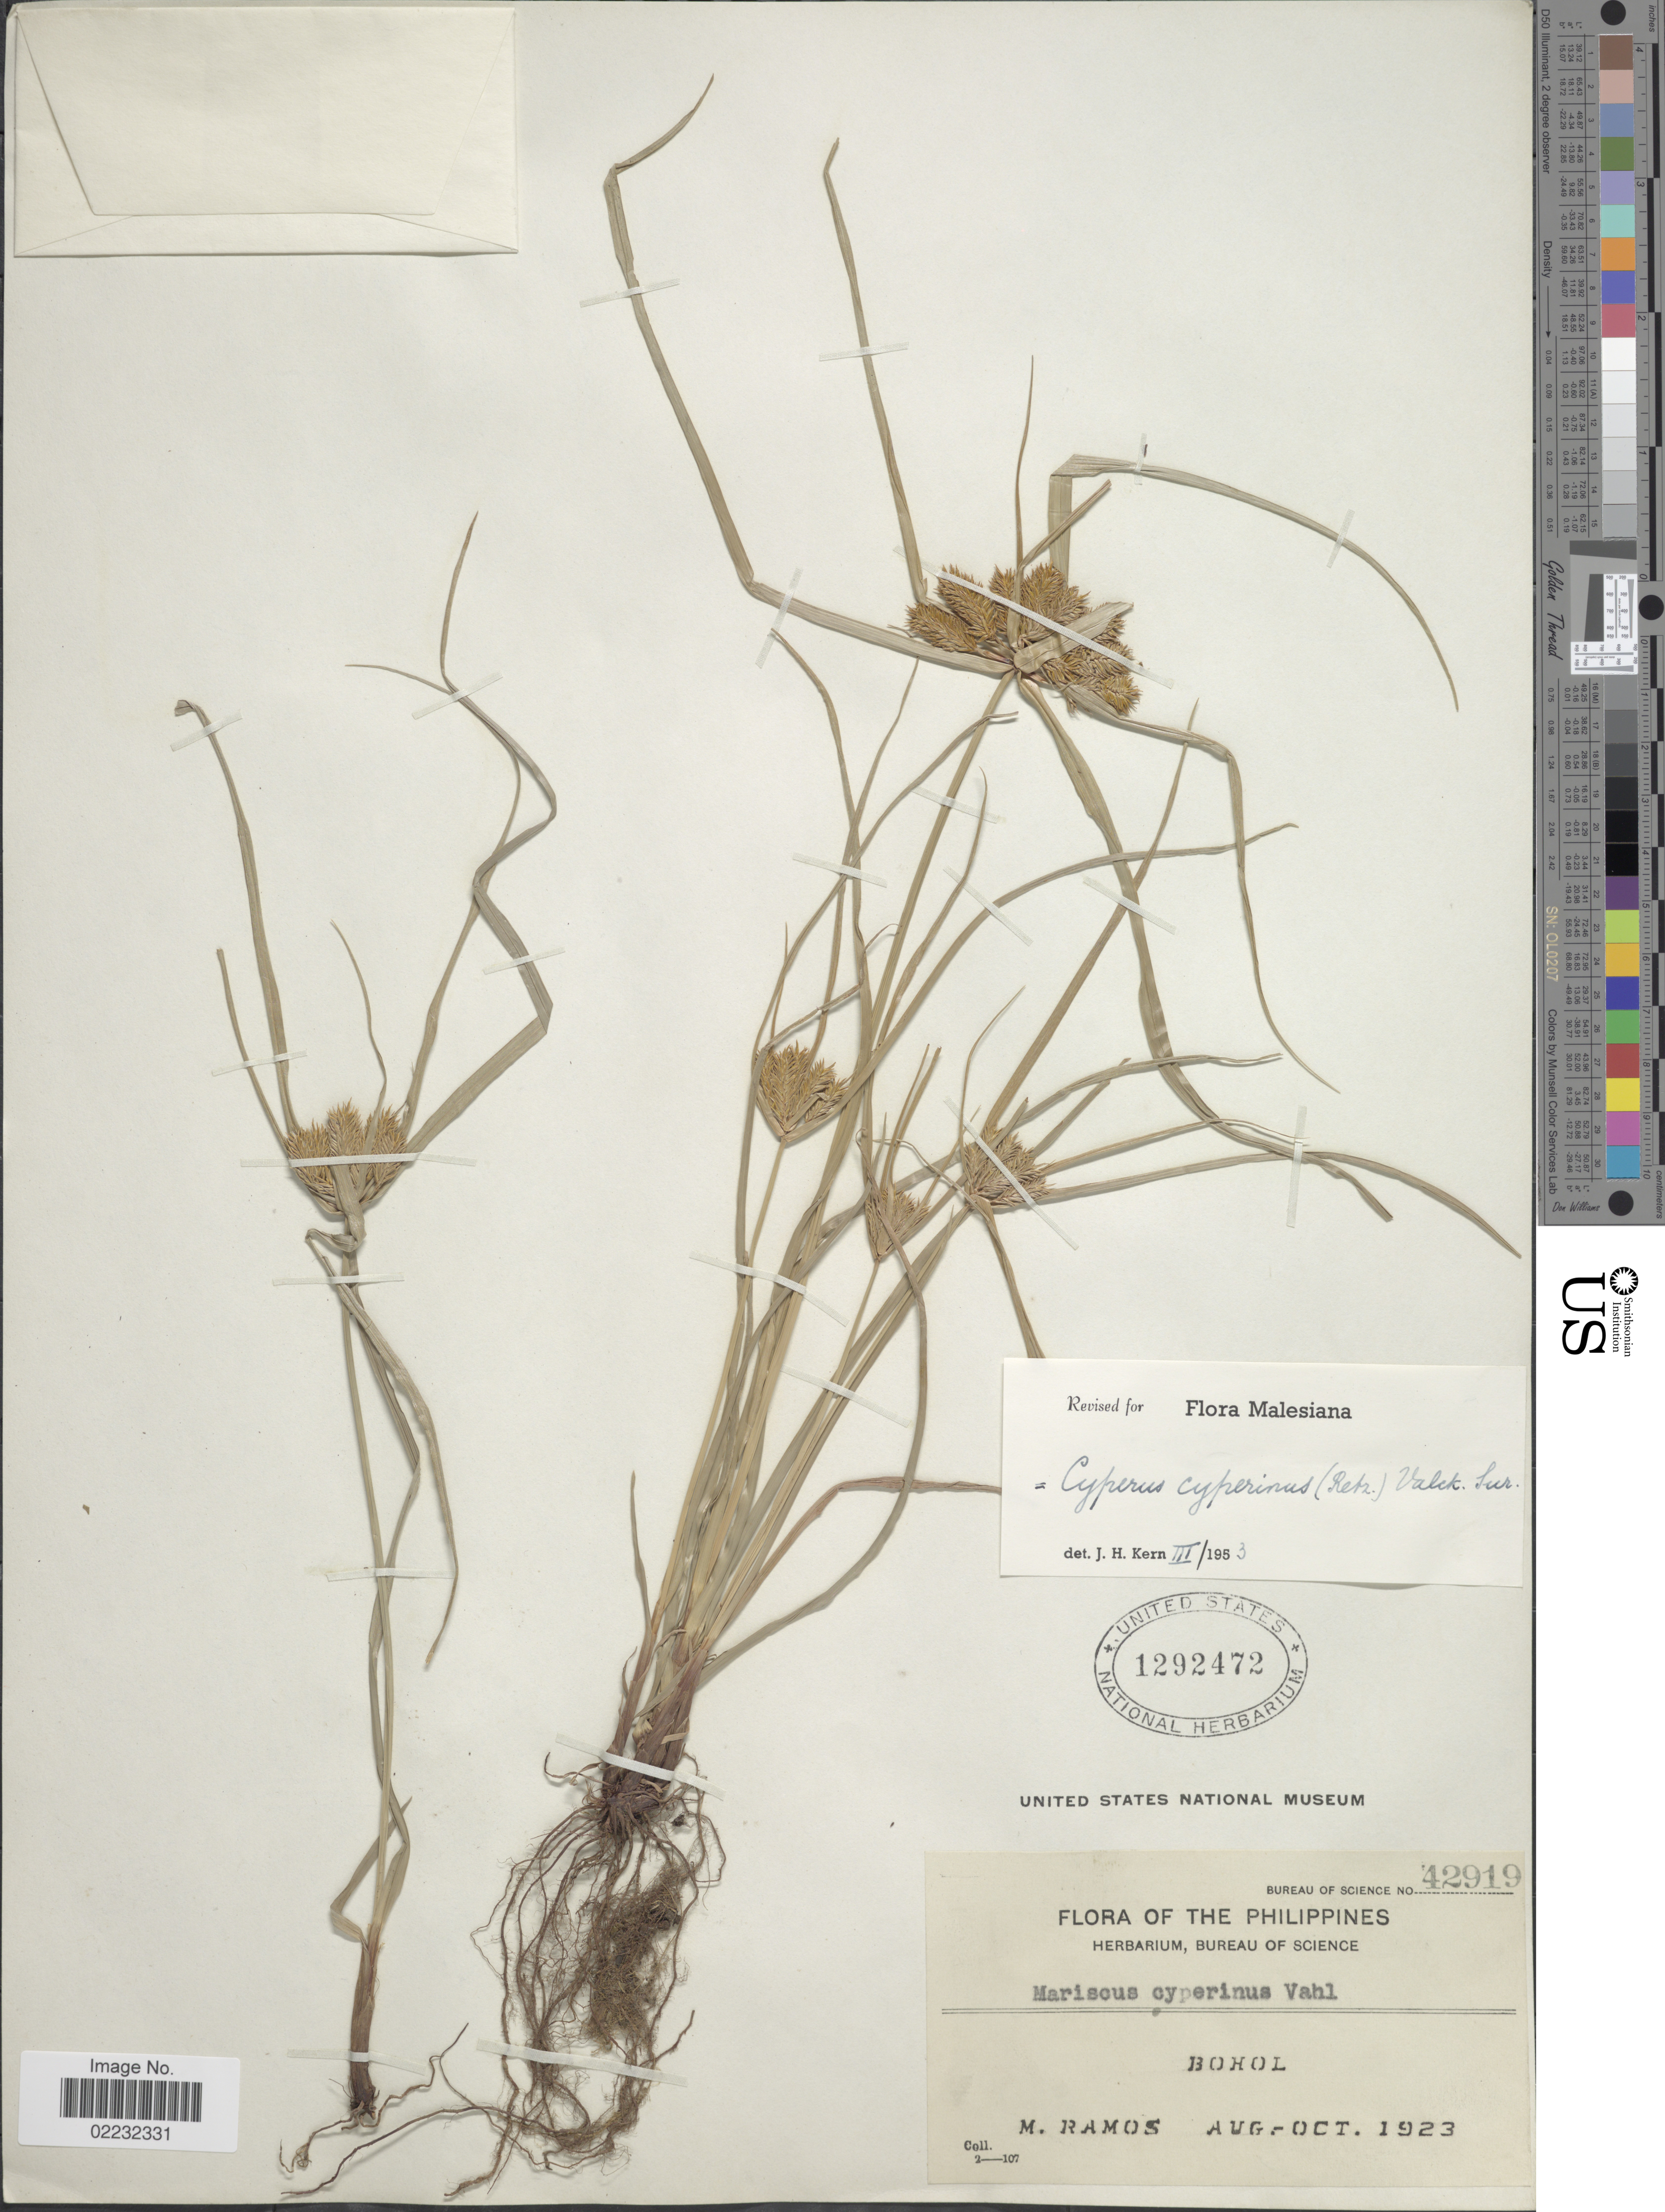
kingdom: Plantae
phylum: Tracheophyta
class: Liliopsida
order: Poales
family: Cyperaceae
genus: Cyperus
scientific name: Cyperus cyperinus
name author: (Retz.) Valck. Sur.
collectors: M. Ramos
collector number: Bureau of Science 42919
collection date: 1923-08/1923-10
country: Philippines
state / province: Central Visayas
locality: Bohol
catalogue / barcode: US 1292472